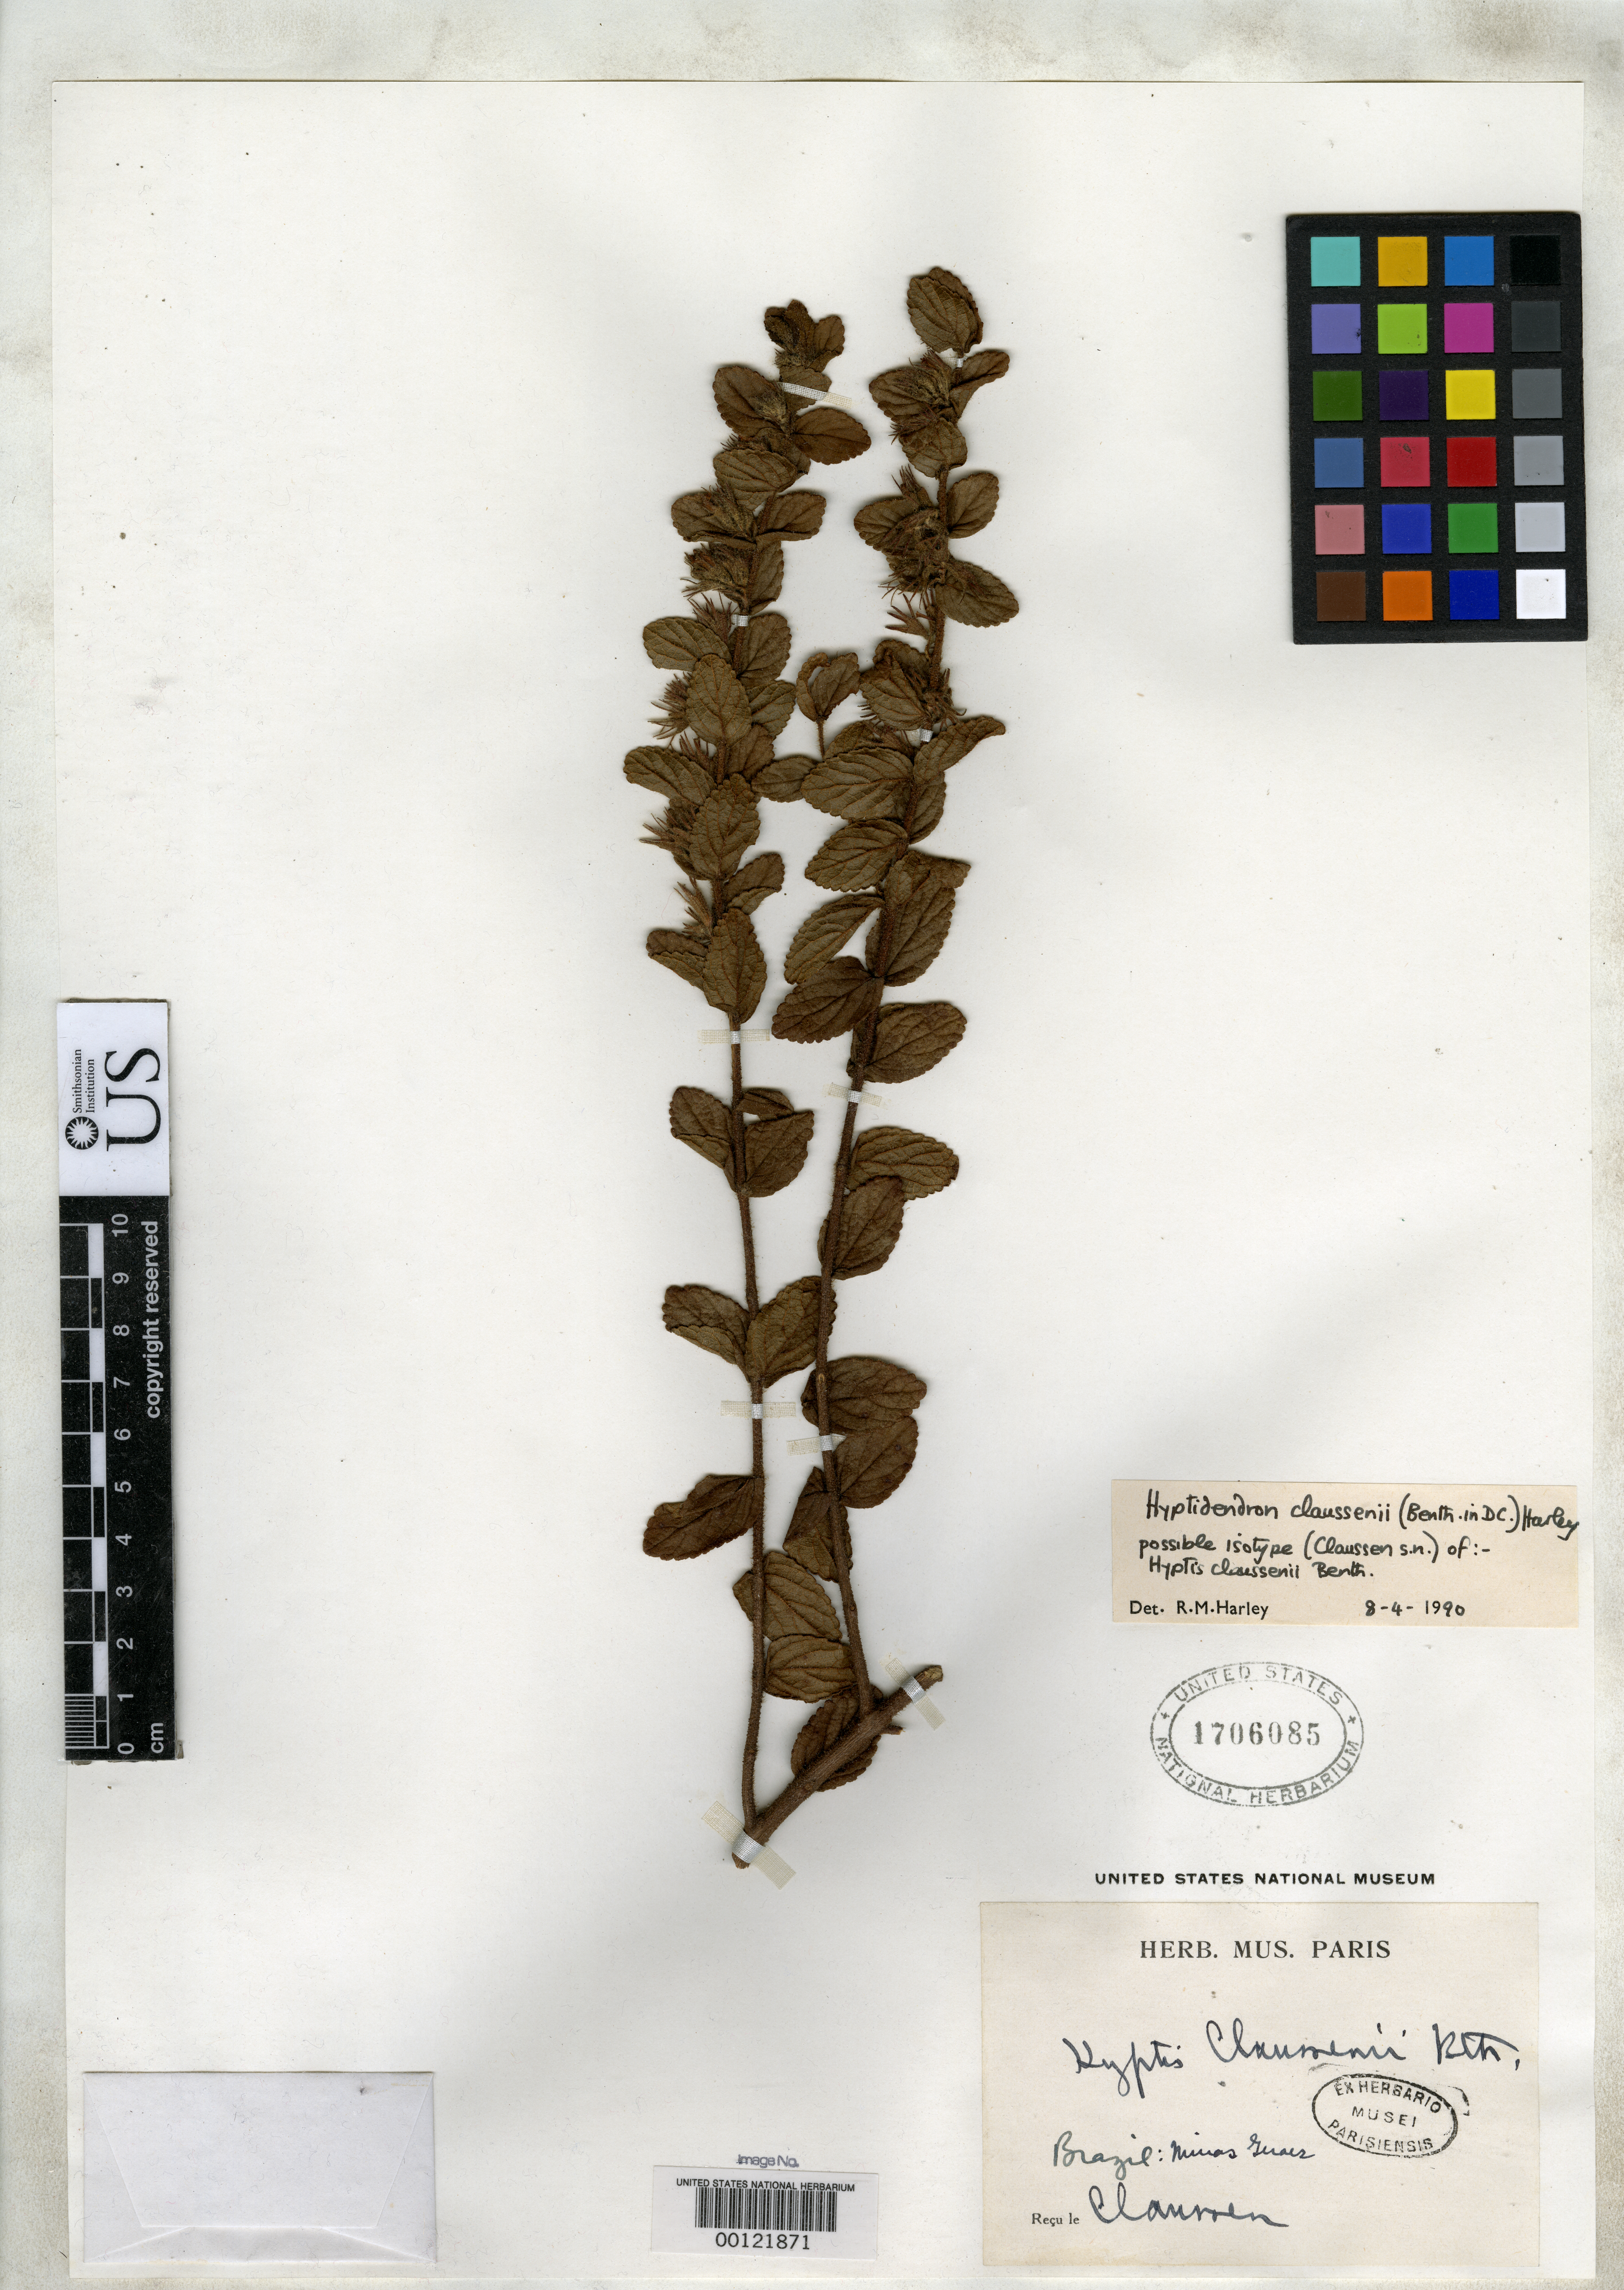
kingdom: Plantae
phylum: Tracheophyta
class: Magnoliopsida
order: Lamiales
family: Lamiaceae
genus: Hyptis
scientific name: Hyptis clausseni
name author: Benth. in DC.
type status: Possible Isotype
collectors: P. Claussen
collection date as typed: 1838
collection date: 1838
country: Brazil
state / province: Minas Gerais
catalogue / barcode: US 1706085